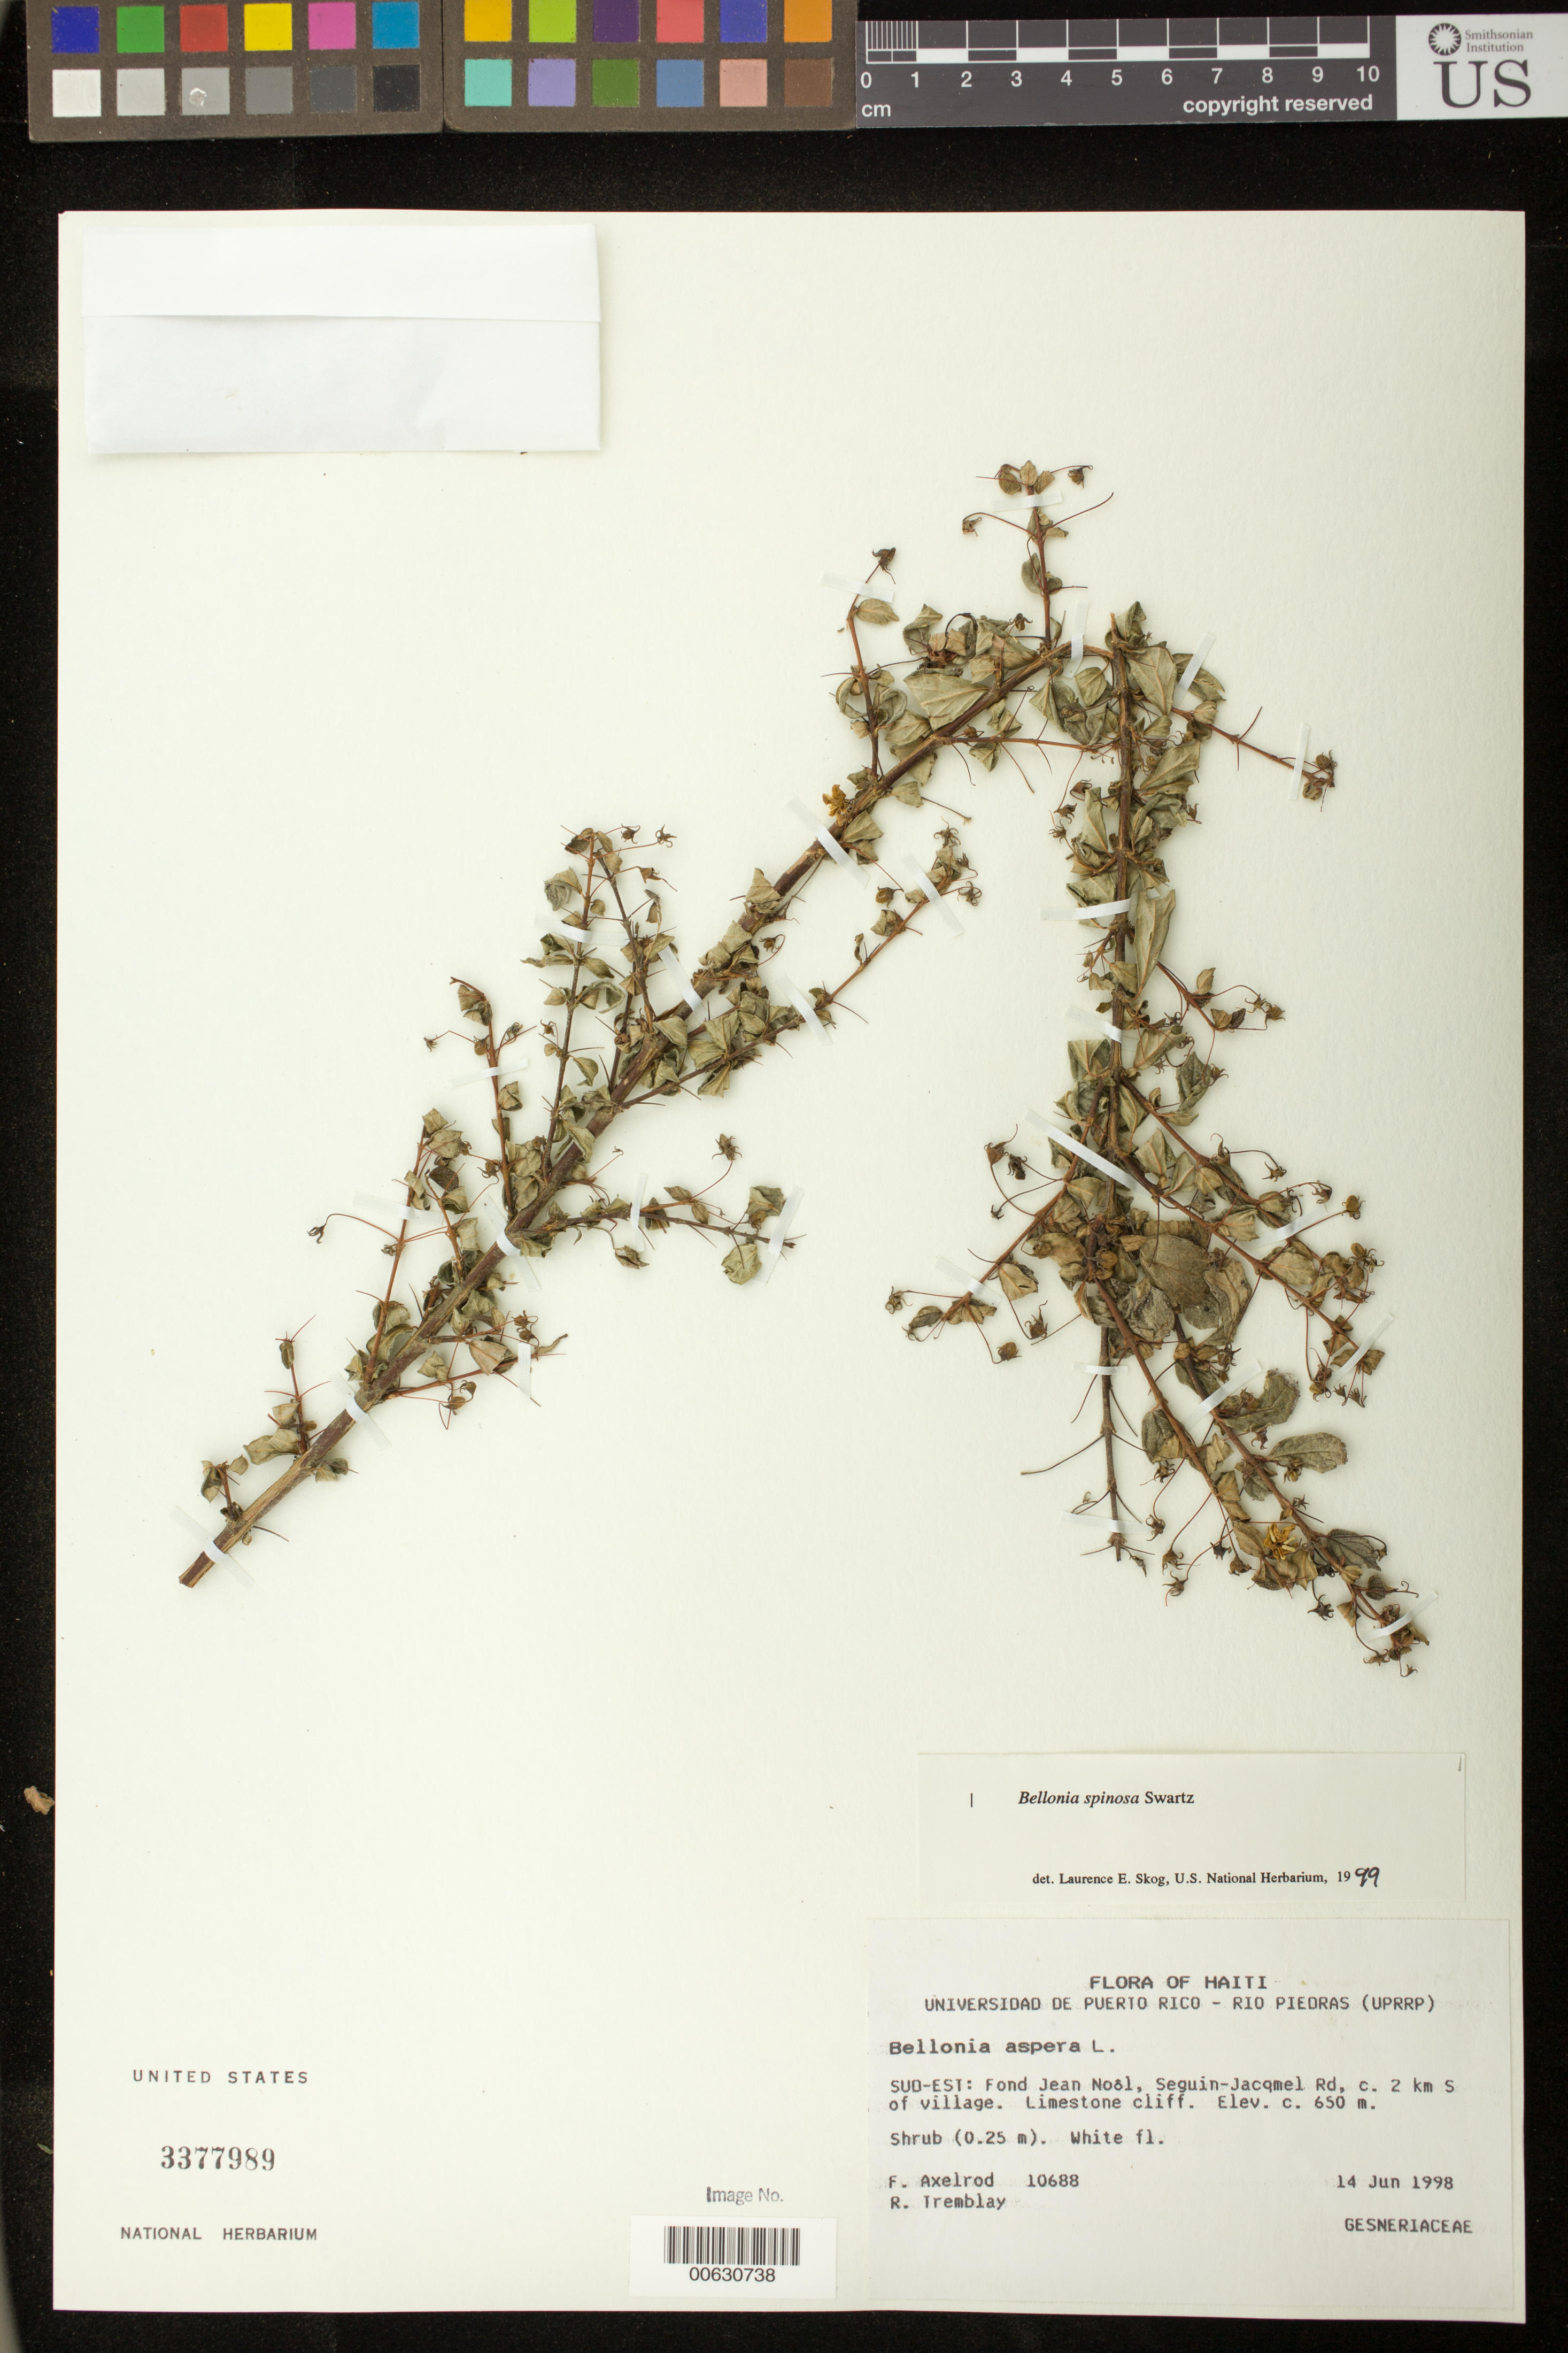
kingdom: Plantae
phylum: Tracheophyta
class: Magnoliopsida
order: Lamiales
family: Gesneriaceae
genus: Bellonia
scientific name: Bellonia spinosa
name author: Sw.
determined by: Skog, Laurence E.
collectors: F. S. Axelrod & R. L. Tremblay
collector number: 10688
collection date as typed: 14 Jun 1998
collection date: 1998-06-14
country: Haiti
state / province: Sud-est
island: Hispaniola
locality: Fond Jean Noôl, Seguin-Jacqmel Rd., c. 2 km S of village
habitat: Limestone cliff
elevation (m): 650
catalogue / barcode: US 3377989